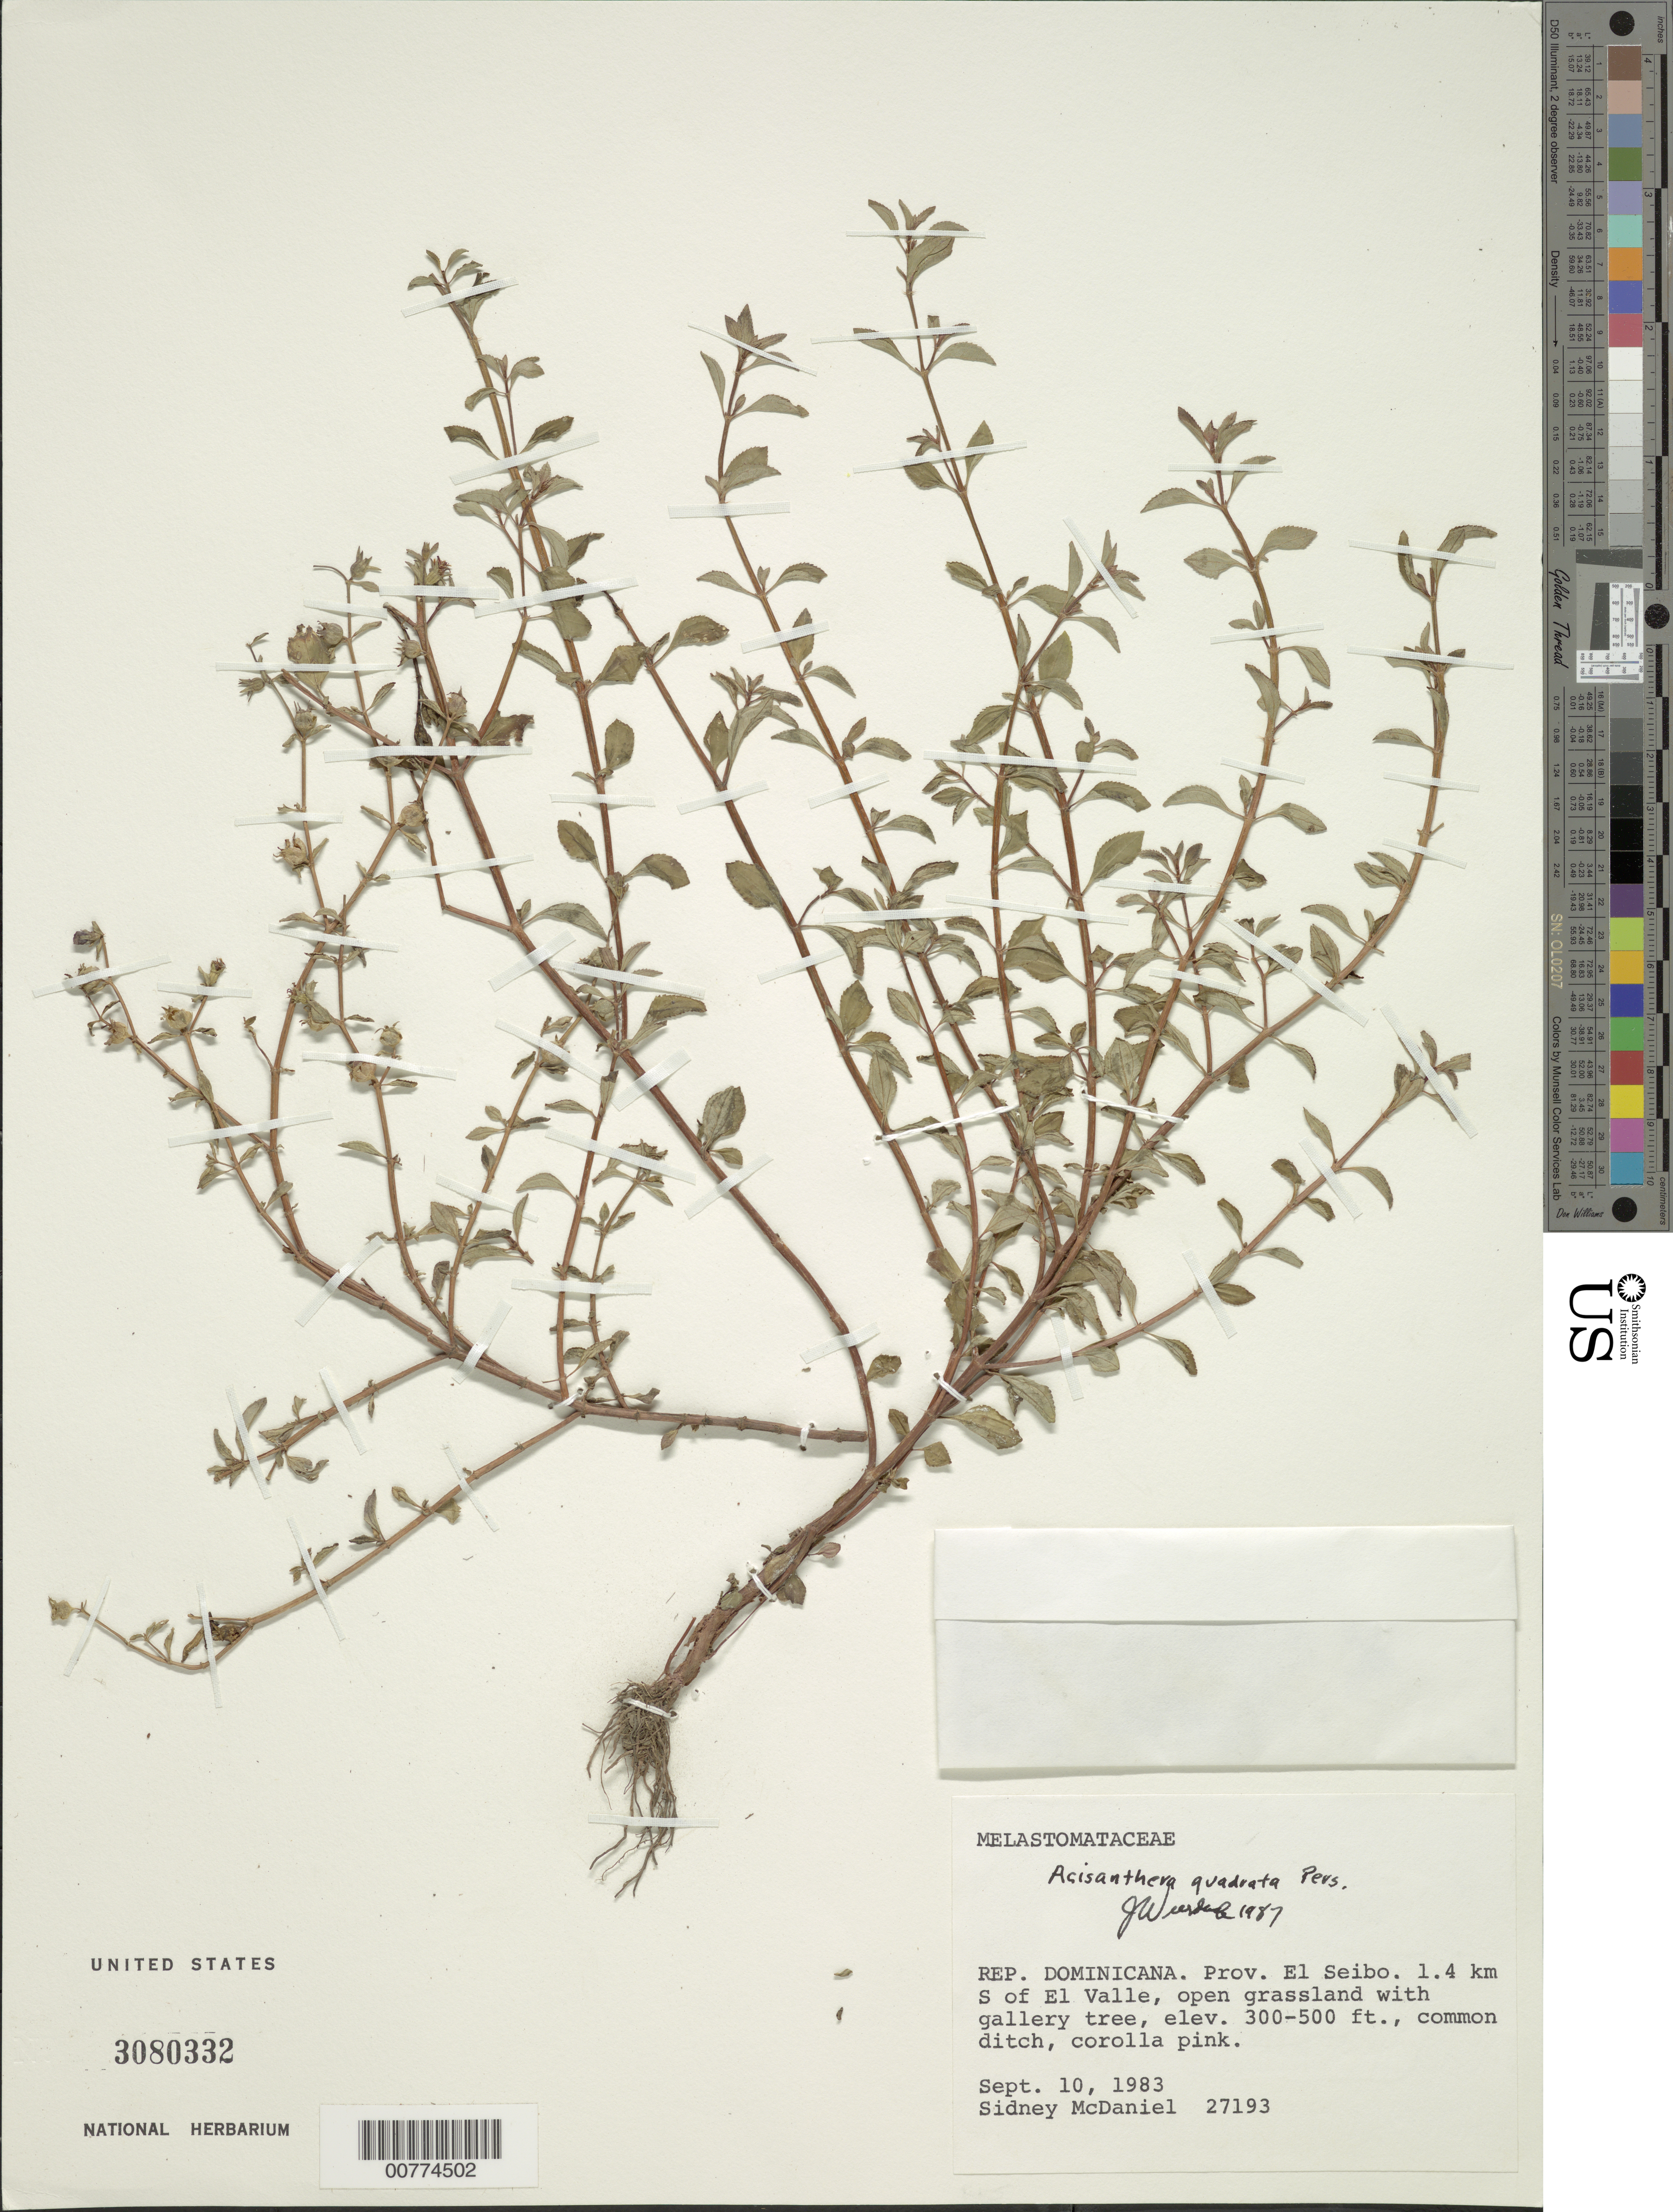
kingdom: Plantae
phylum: Tracheophyta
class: Magnoliopsida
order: Myrtales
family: Melastomataceae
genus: Acisanthera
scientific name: Acisanthera erecta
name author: Gleason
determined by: Nunes da Silva, Diego, (RB), Jardim Botanico do Rio de Janeiro - Herbario (BRAZIL)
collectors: S. McDaniel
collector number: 27193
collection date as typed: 10 Sep 1983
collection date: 1983-09-10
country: Dominican Republic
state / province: El Seibo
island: Hispaniola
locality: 1.4 km S of El Valle.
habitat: Open grassland with gallery tree.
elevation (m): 91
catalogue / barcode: US 3080332